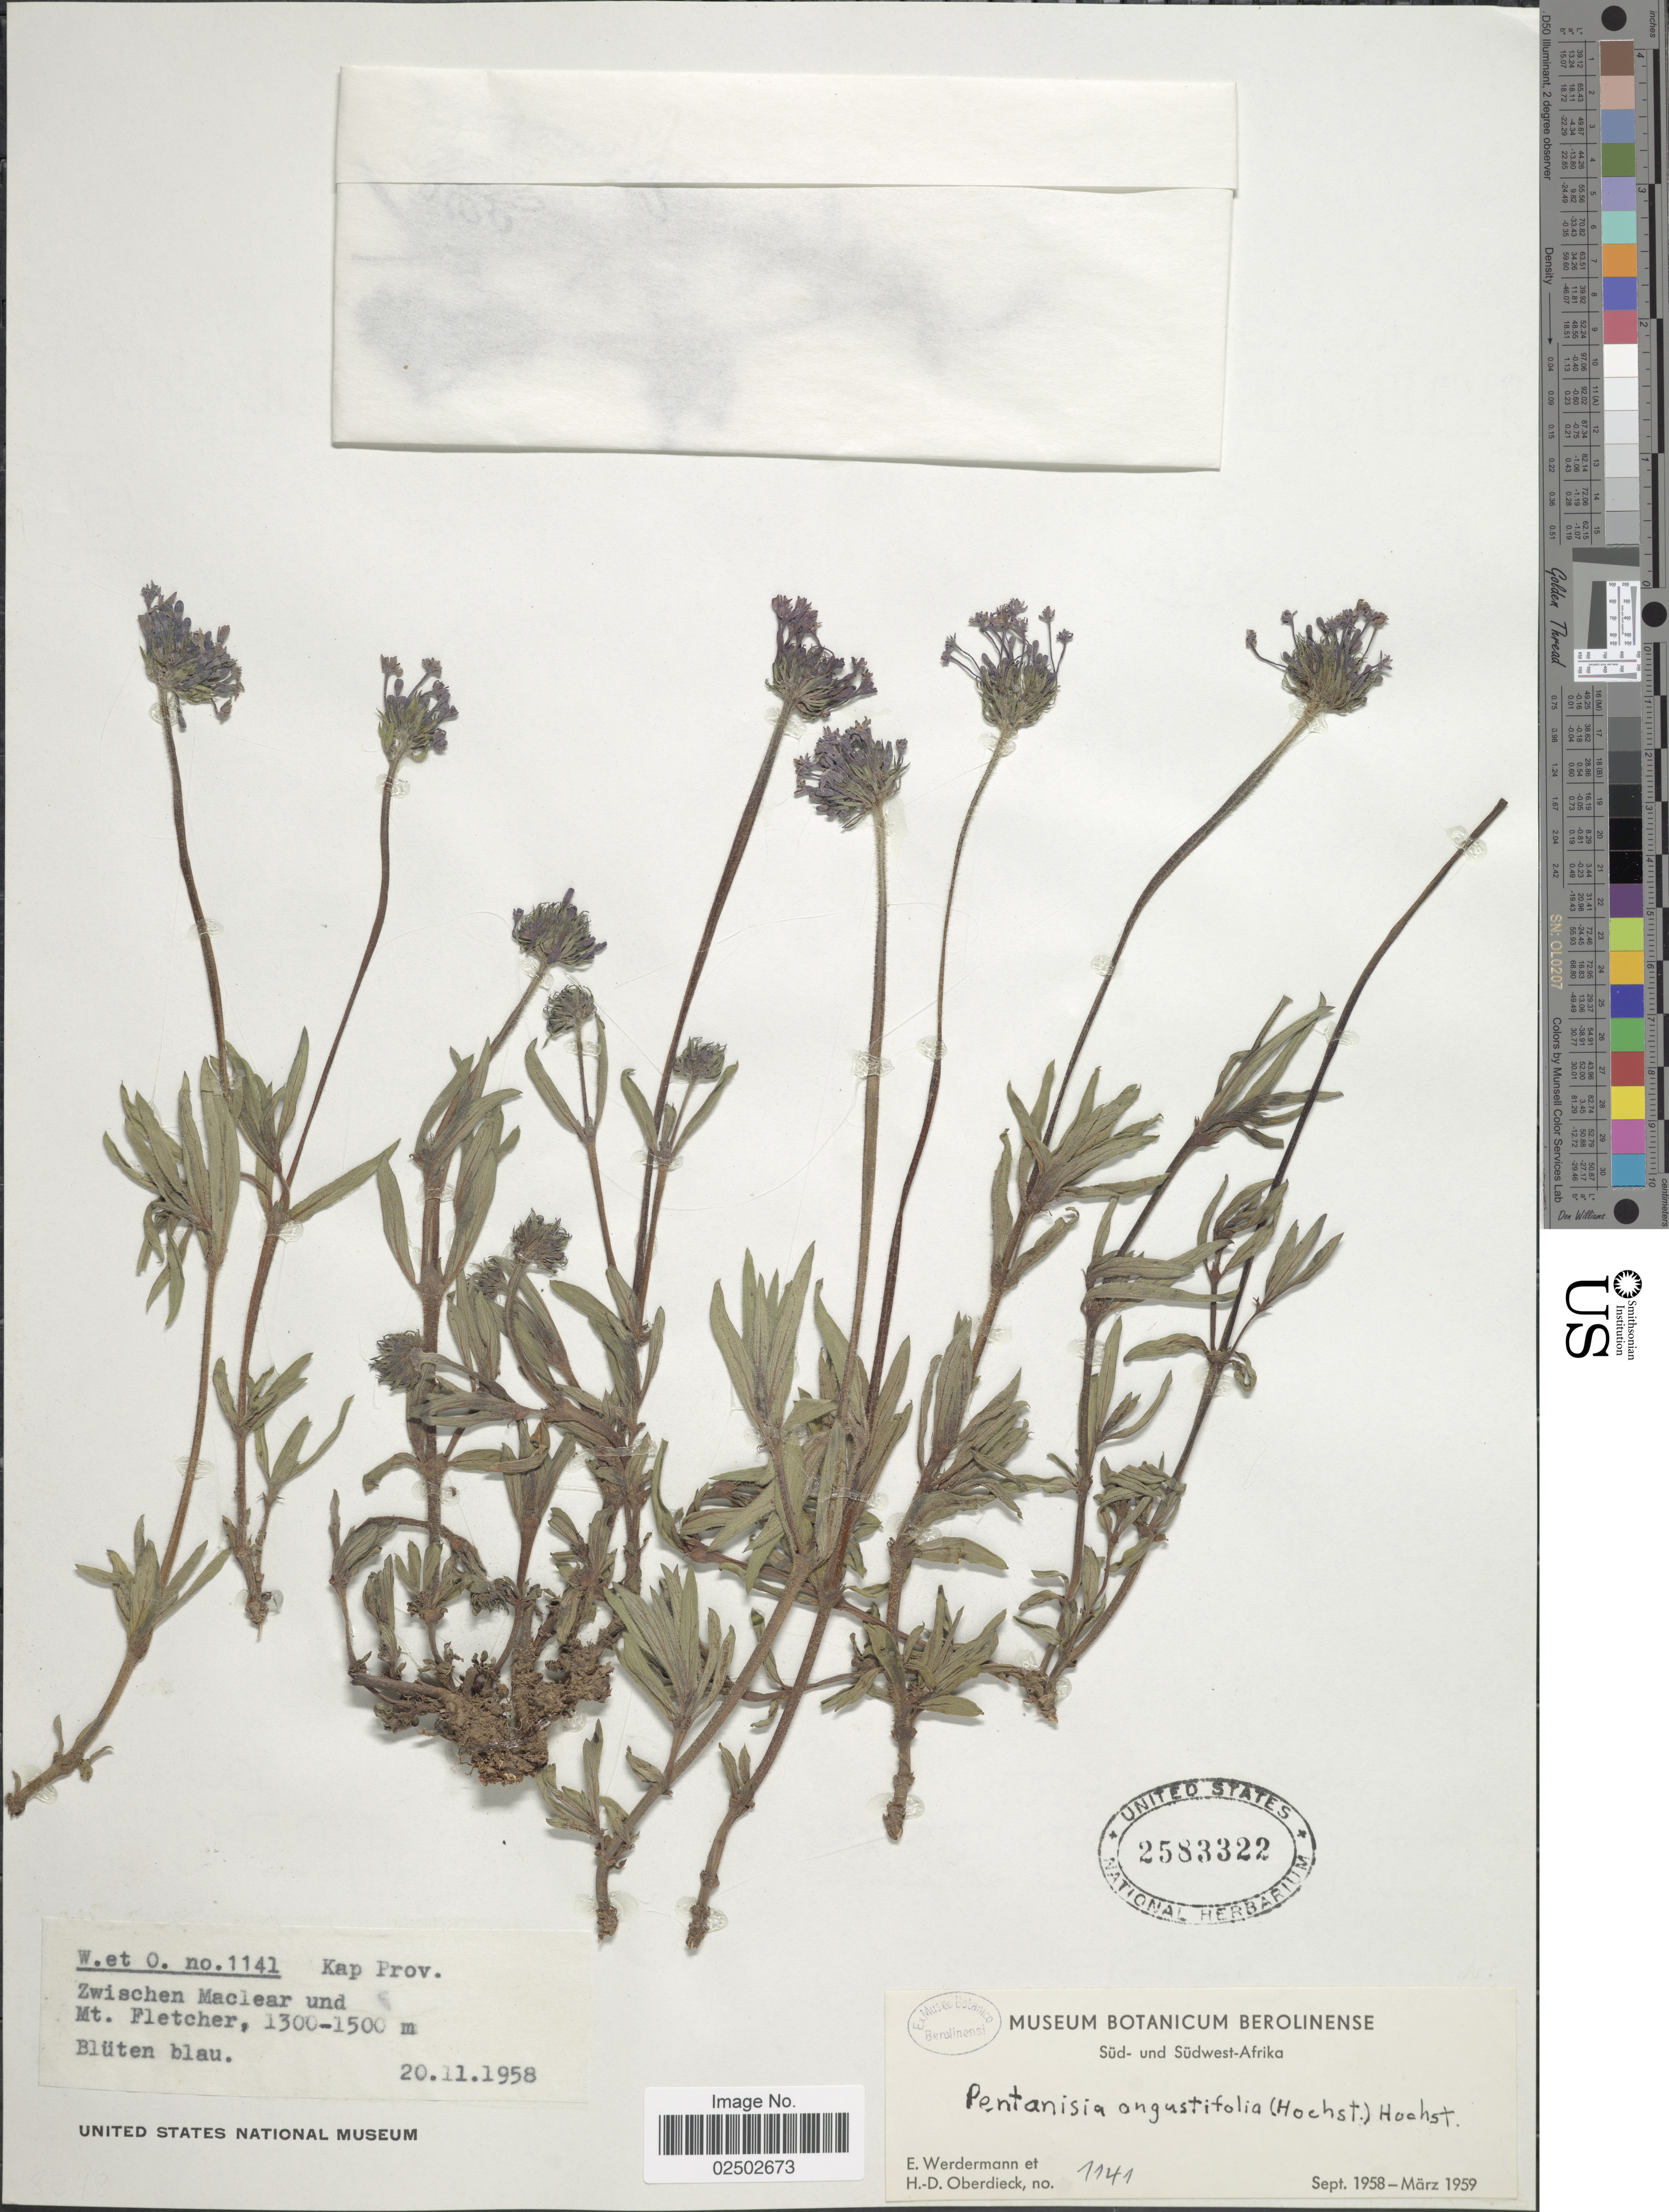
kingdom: Plantae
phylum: Tracheophyta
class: Magnoliopsida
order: Gentianales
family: Rubiaceae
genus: Pentanisia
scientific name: Pentanisia angustifolia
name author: (Hochst.) Hochst.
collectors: E. Werdermann & H. Oberdieck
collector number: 1141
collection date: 1958-11-20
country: South Africa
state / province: Eastern Cape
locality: Sud- und Sudwest -Afrika. Kap Prov. Zwischen Maclear und Mt. Fletcher.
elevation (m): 1300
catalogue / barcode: US 2583322